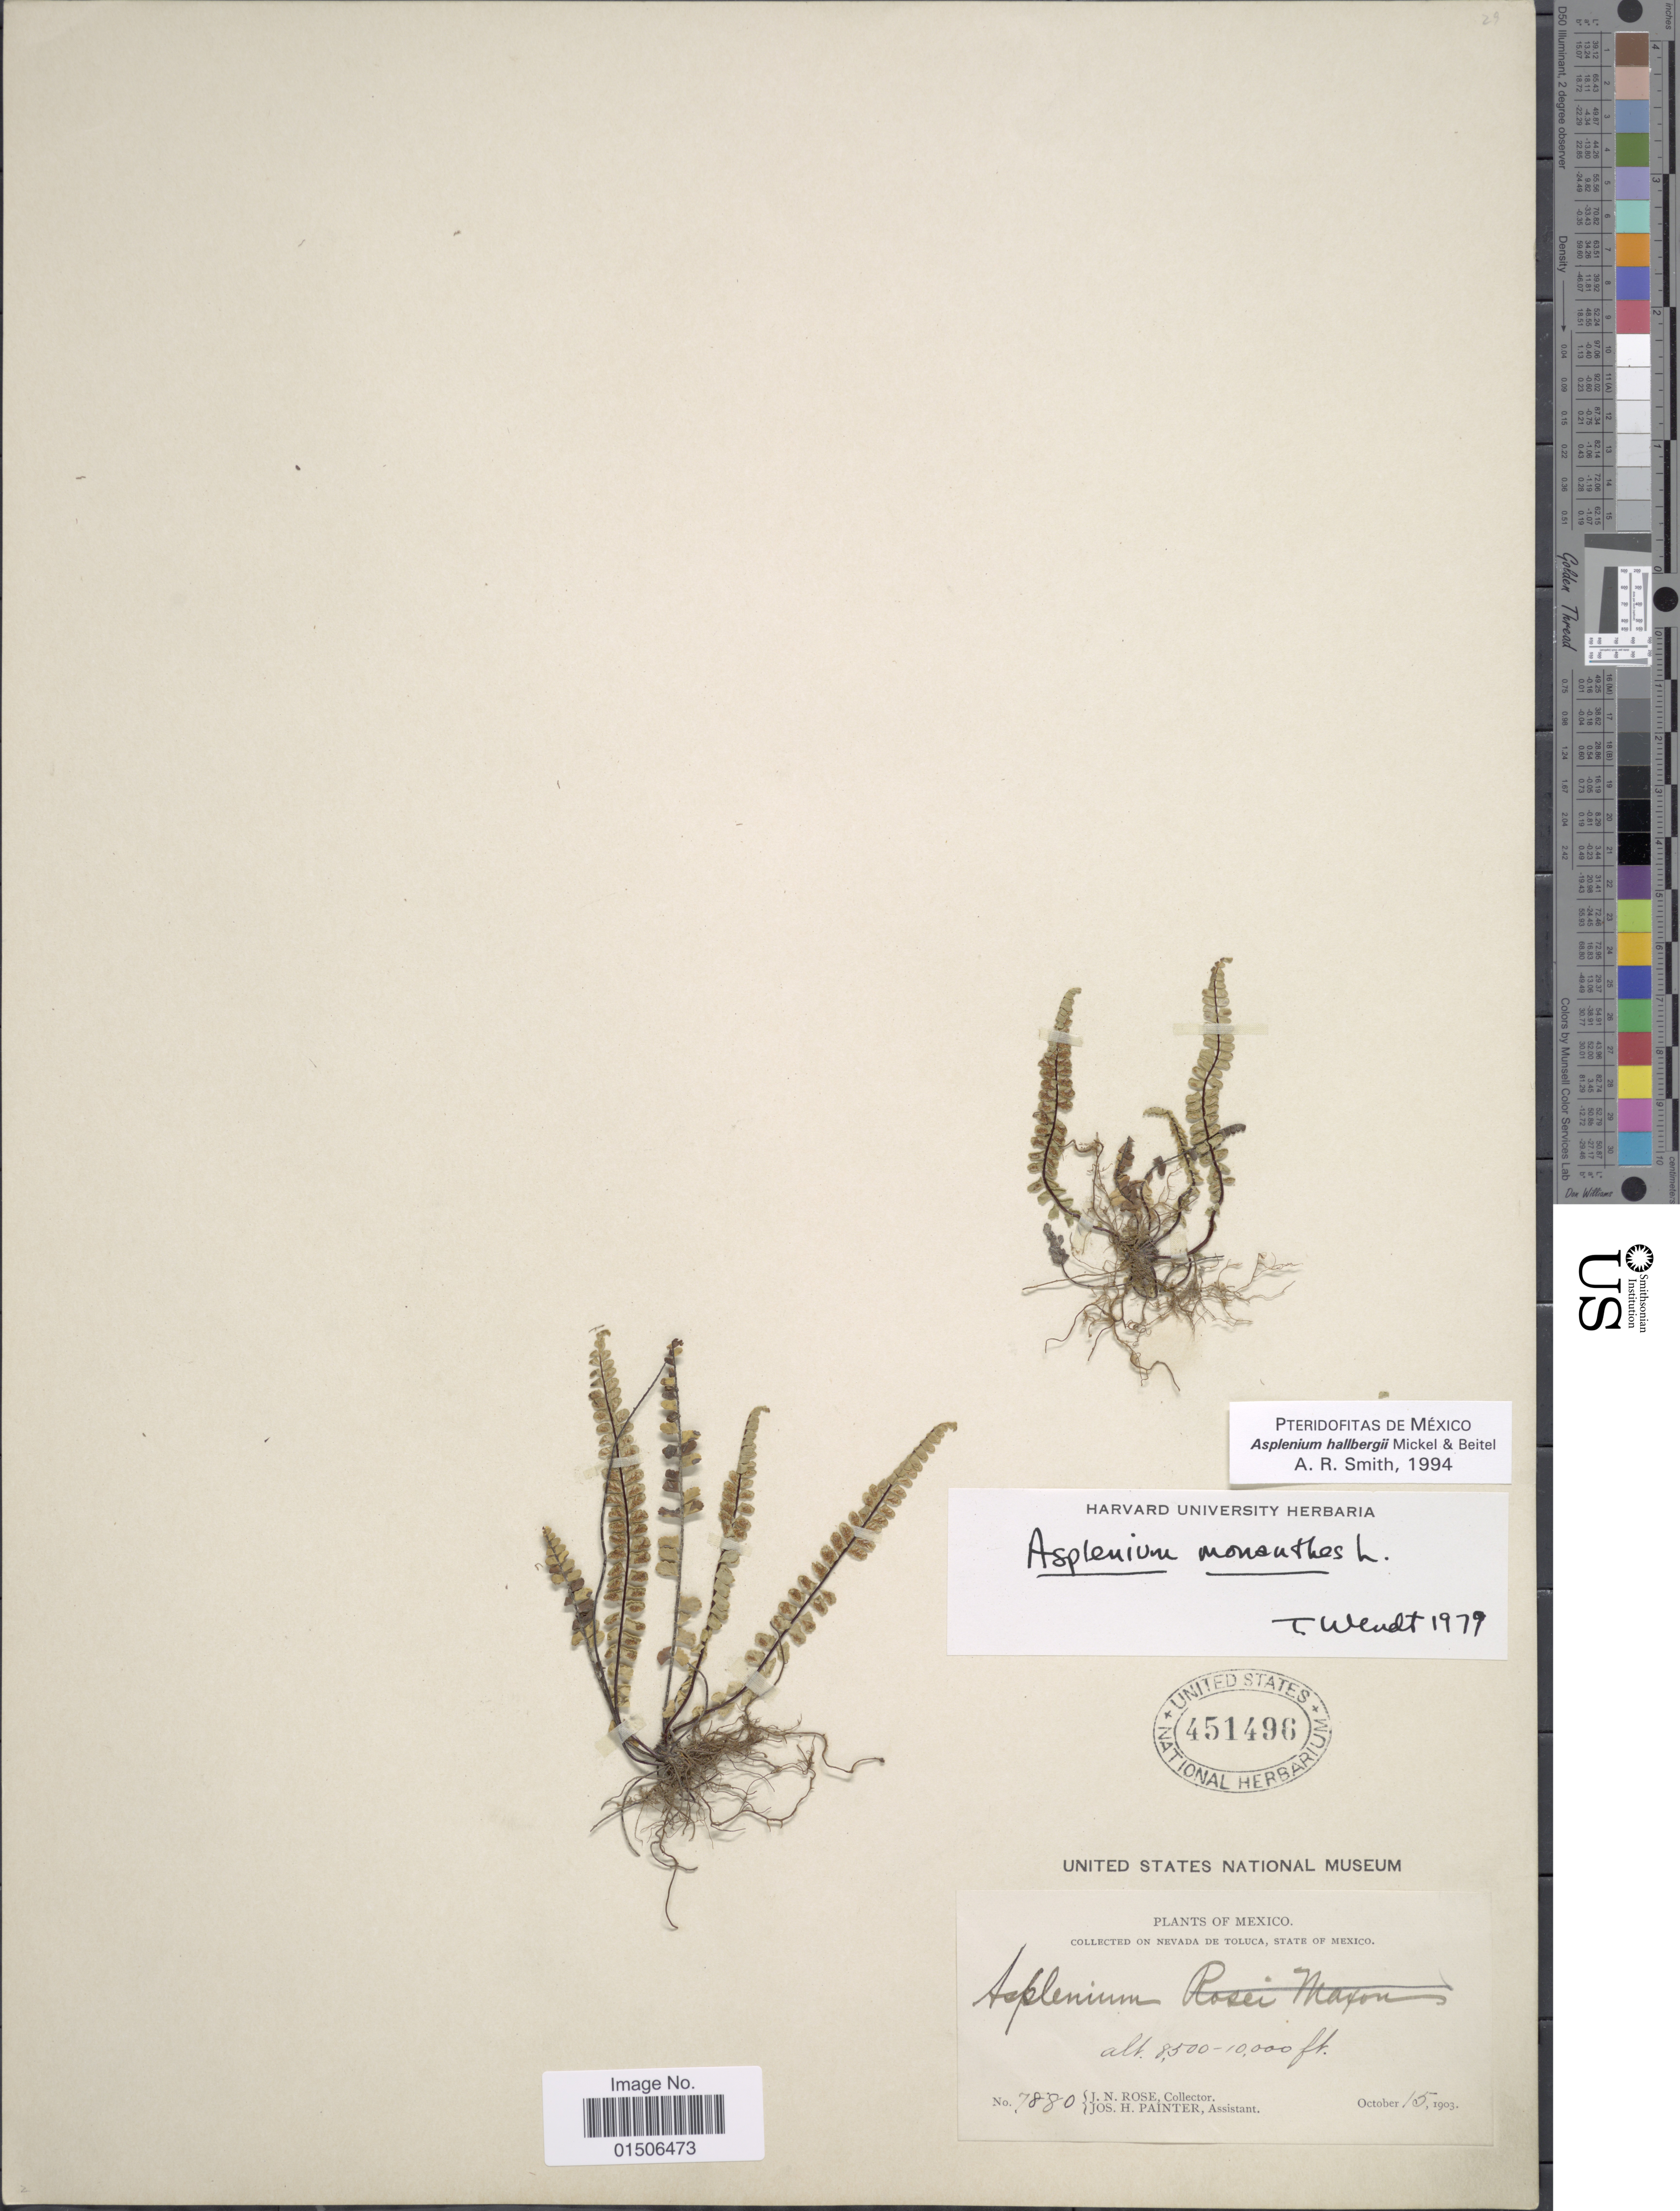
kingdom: Plantae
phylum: Tracheophyta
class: Polypodiopsida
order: Polypodiales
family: Aspleniaceae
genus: Asplenium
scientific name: Asplenium hallbergii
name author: Mickel & Beitel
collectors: J. N. Rose & J. H. Painter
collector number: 7880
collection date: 1903-10-15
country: Mexico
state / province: México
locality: On Nevada de Toluca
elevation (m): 2591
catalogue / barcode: US 451496